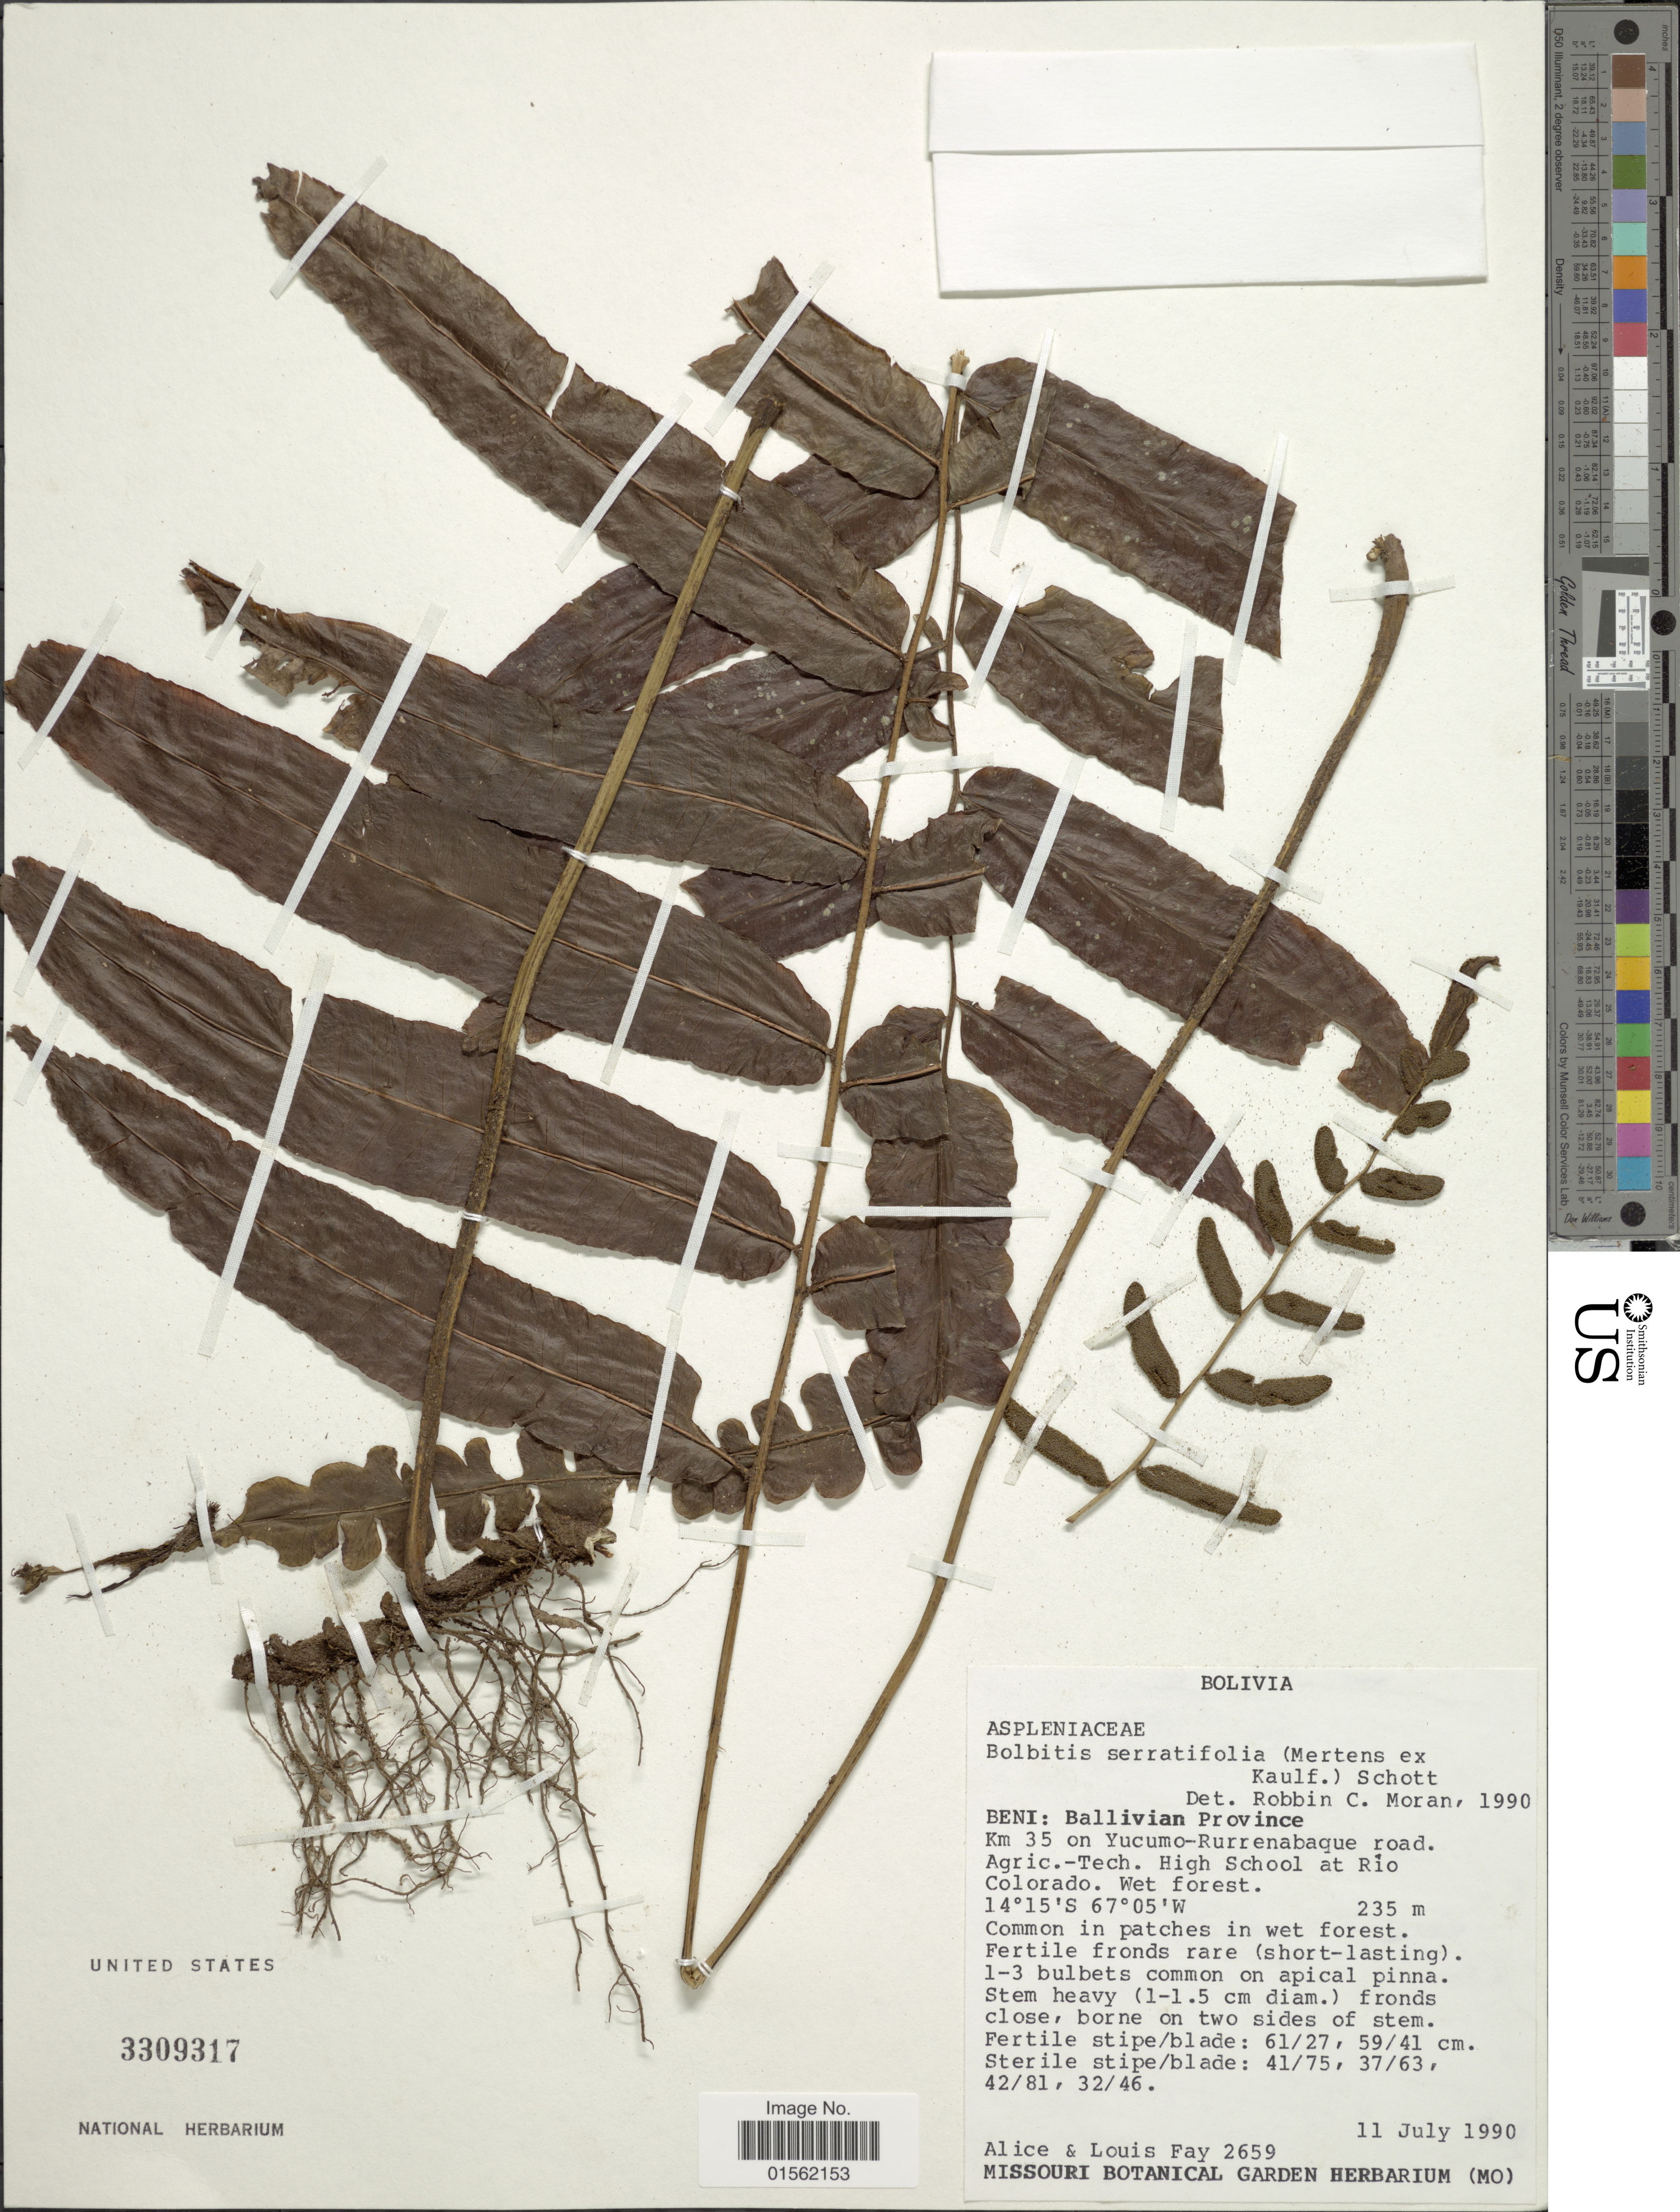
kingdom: Plantae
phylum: Tracheophyta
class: Polypodiopsida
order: Polypodiales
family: Dryopteridaceae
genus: Bolbitis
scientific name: Bolbitis serratifolia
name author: (Mert. ex Kaulf.) Schott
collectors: A. Fay & L. Fay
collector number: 2659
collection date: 1990-07-11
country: Bolivia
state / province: Beni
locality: Beni: Bollivian Province, km 35 on Yucumo-Rurrenabaque road, Agric.- Tech, High School at Río Colorado, wet forest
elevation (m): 235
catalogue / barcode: US 3309317